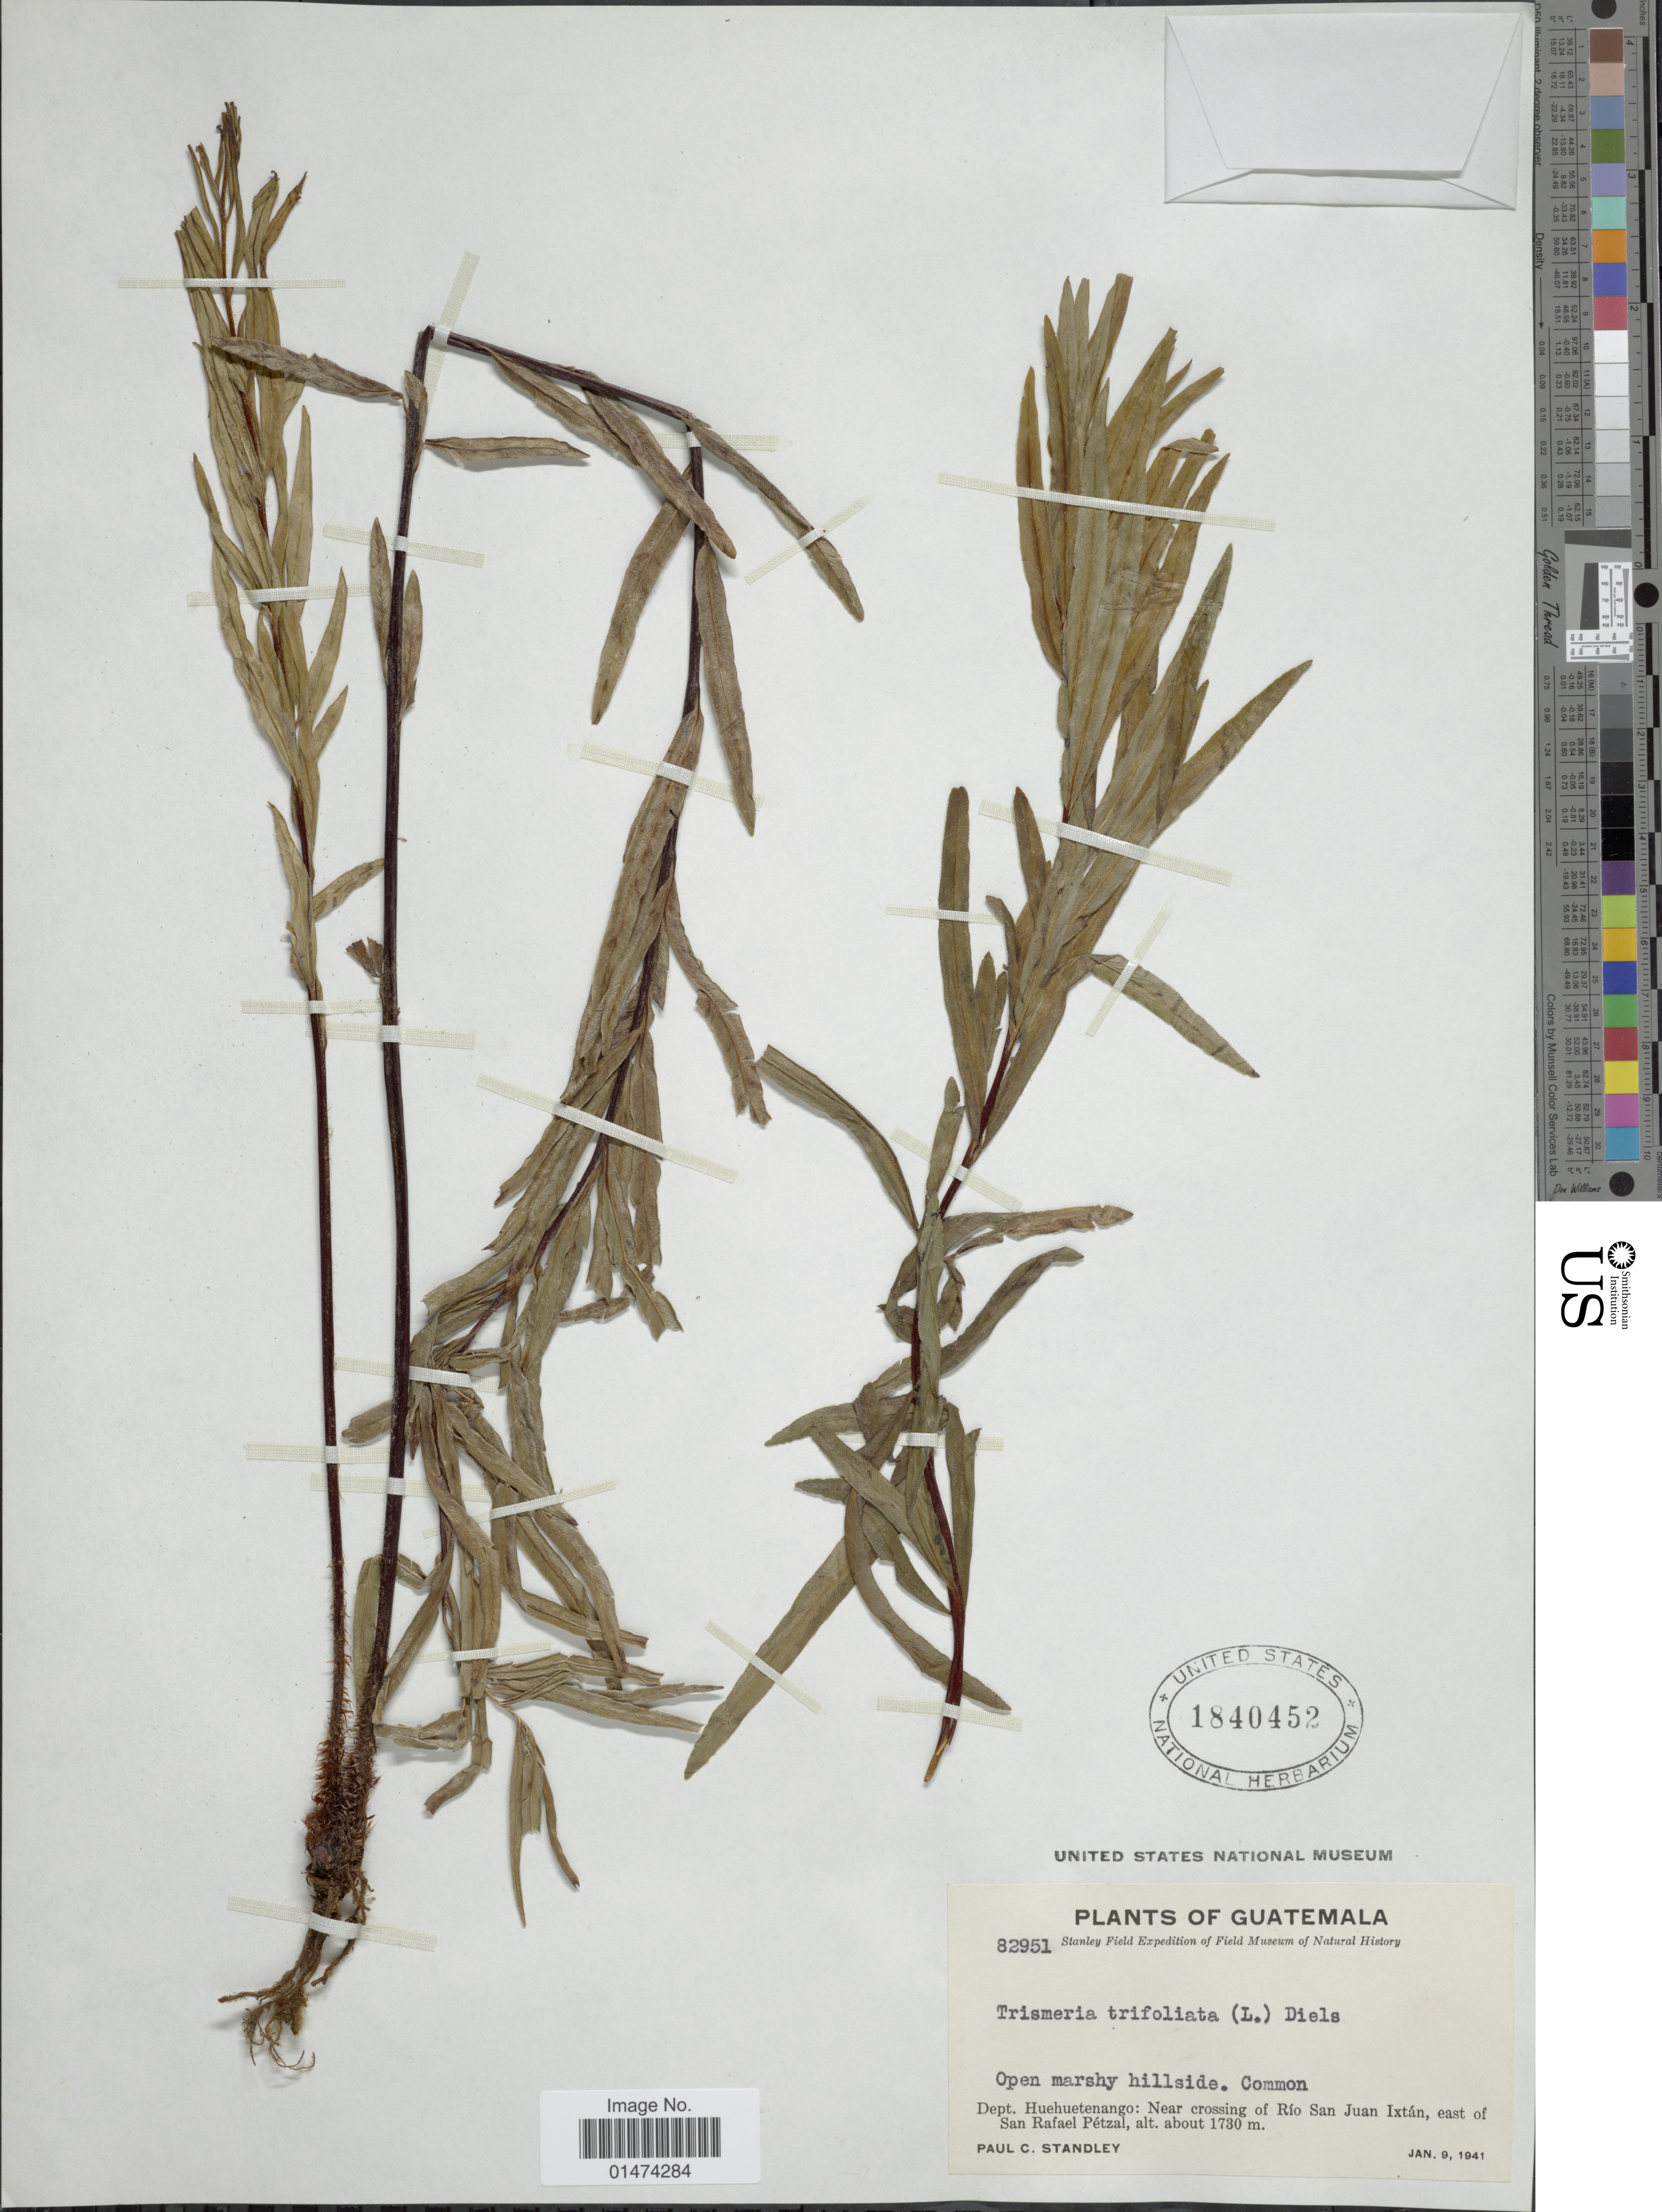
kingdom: Plantae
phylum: Tracheophyta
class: Polypodiopsida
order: Polypodiales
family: Pteridaceae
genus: Pityrogramma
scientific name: Pityrogramma trifoliata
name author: (L.) R.M. Tryon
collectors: P. C. Standley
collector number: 82951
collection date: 1941-01-09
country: Guatemala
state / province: Huehuetenango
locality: Near crossing of Rio San Juan Ixtan, wast of San Rafael Petzal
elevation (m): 1730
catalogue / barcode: US 1840452